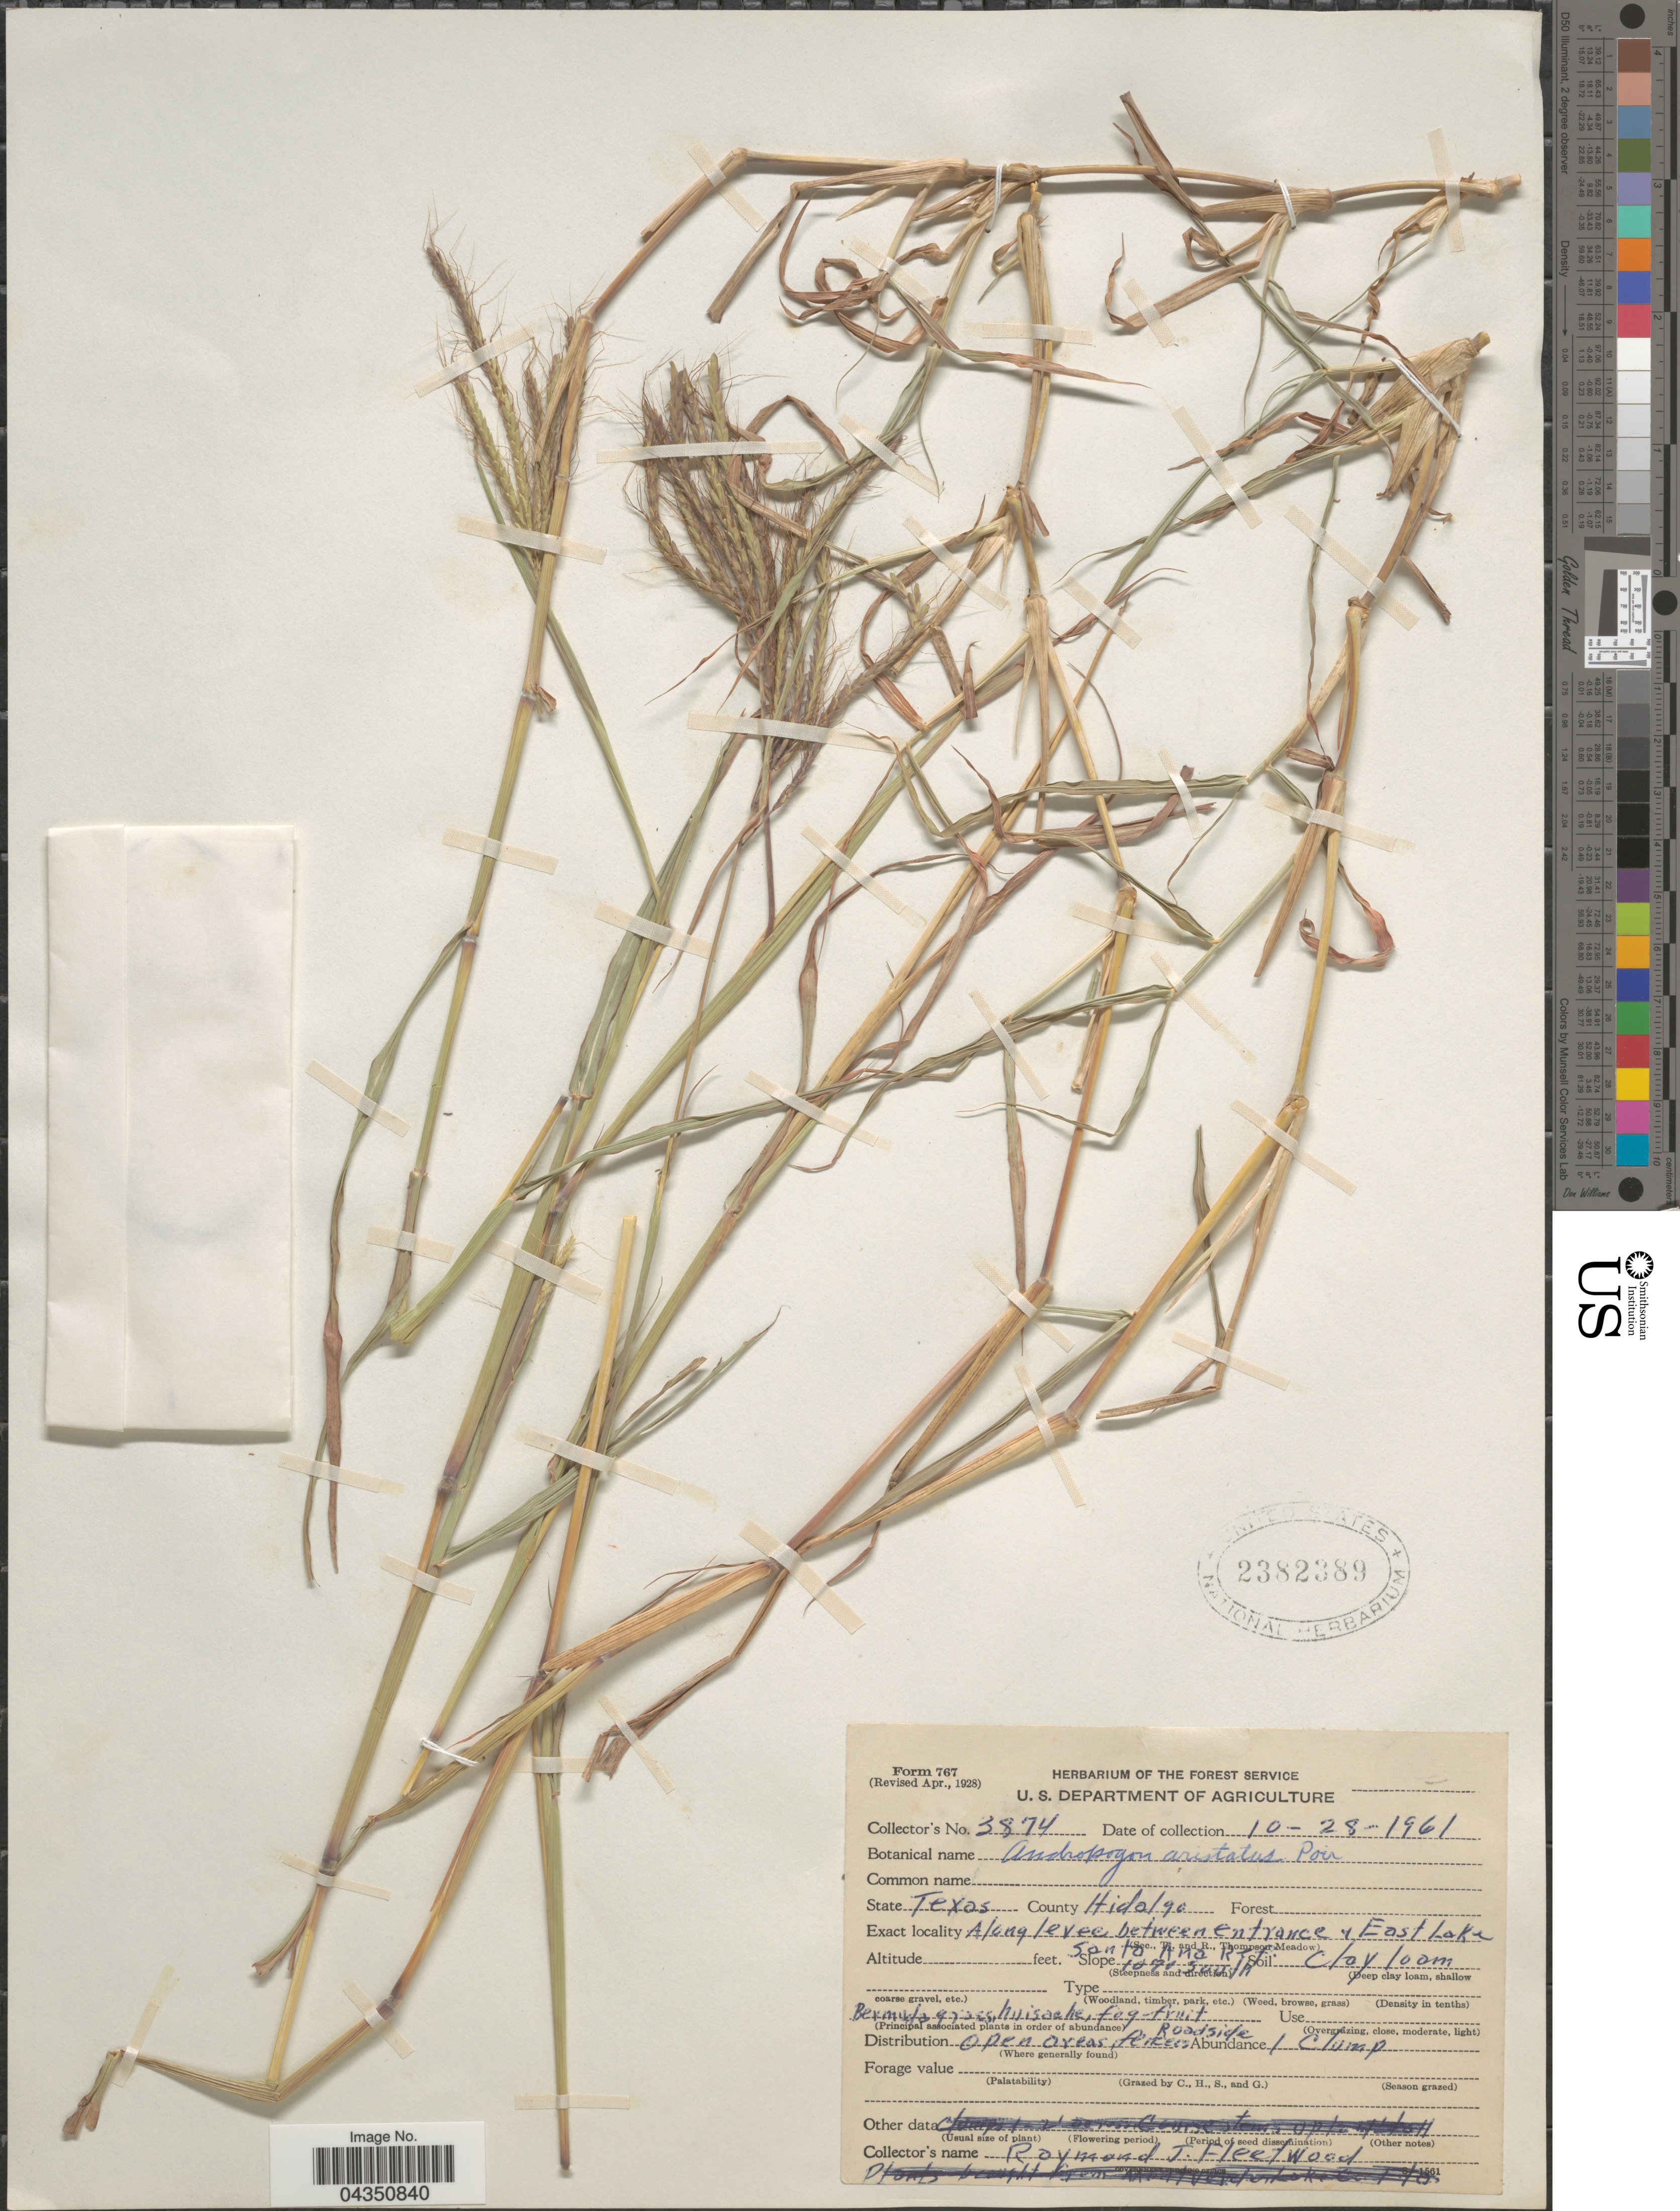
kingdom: Plantae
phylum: Tracheophyta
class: Liliopsida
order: Poales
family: Poaceae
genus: Dichanthium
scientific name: Dichanthium aristatum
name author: (Poir.) C.E. Hubb.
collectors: R. J. Fleetwood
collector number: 3874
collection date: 1961-10-28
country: United States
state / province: Texas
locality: County Hidalgo. Along levee between entrance + East Lake. Santa Ana Ref. 1070 South.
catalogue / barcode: US 2382389